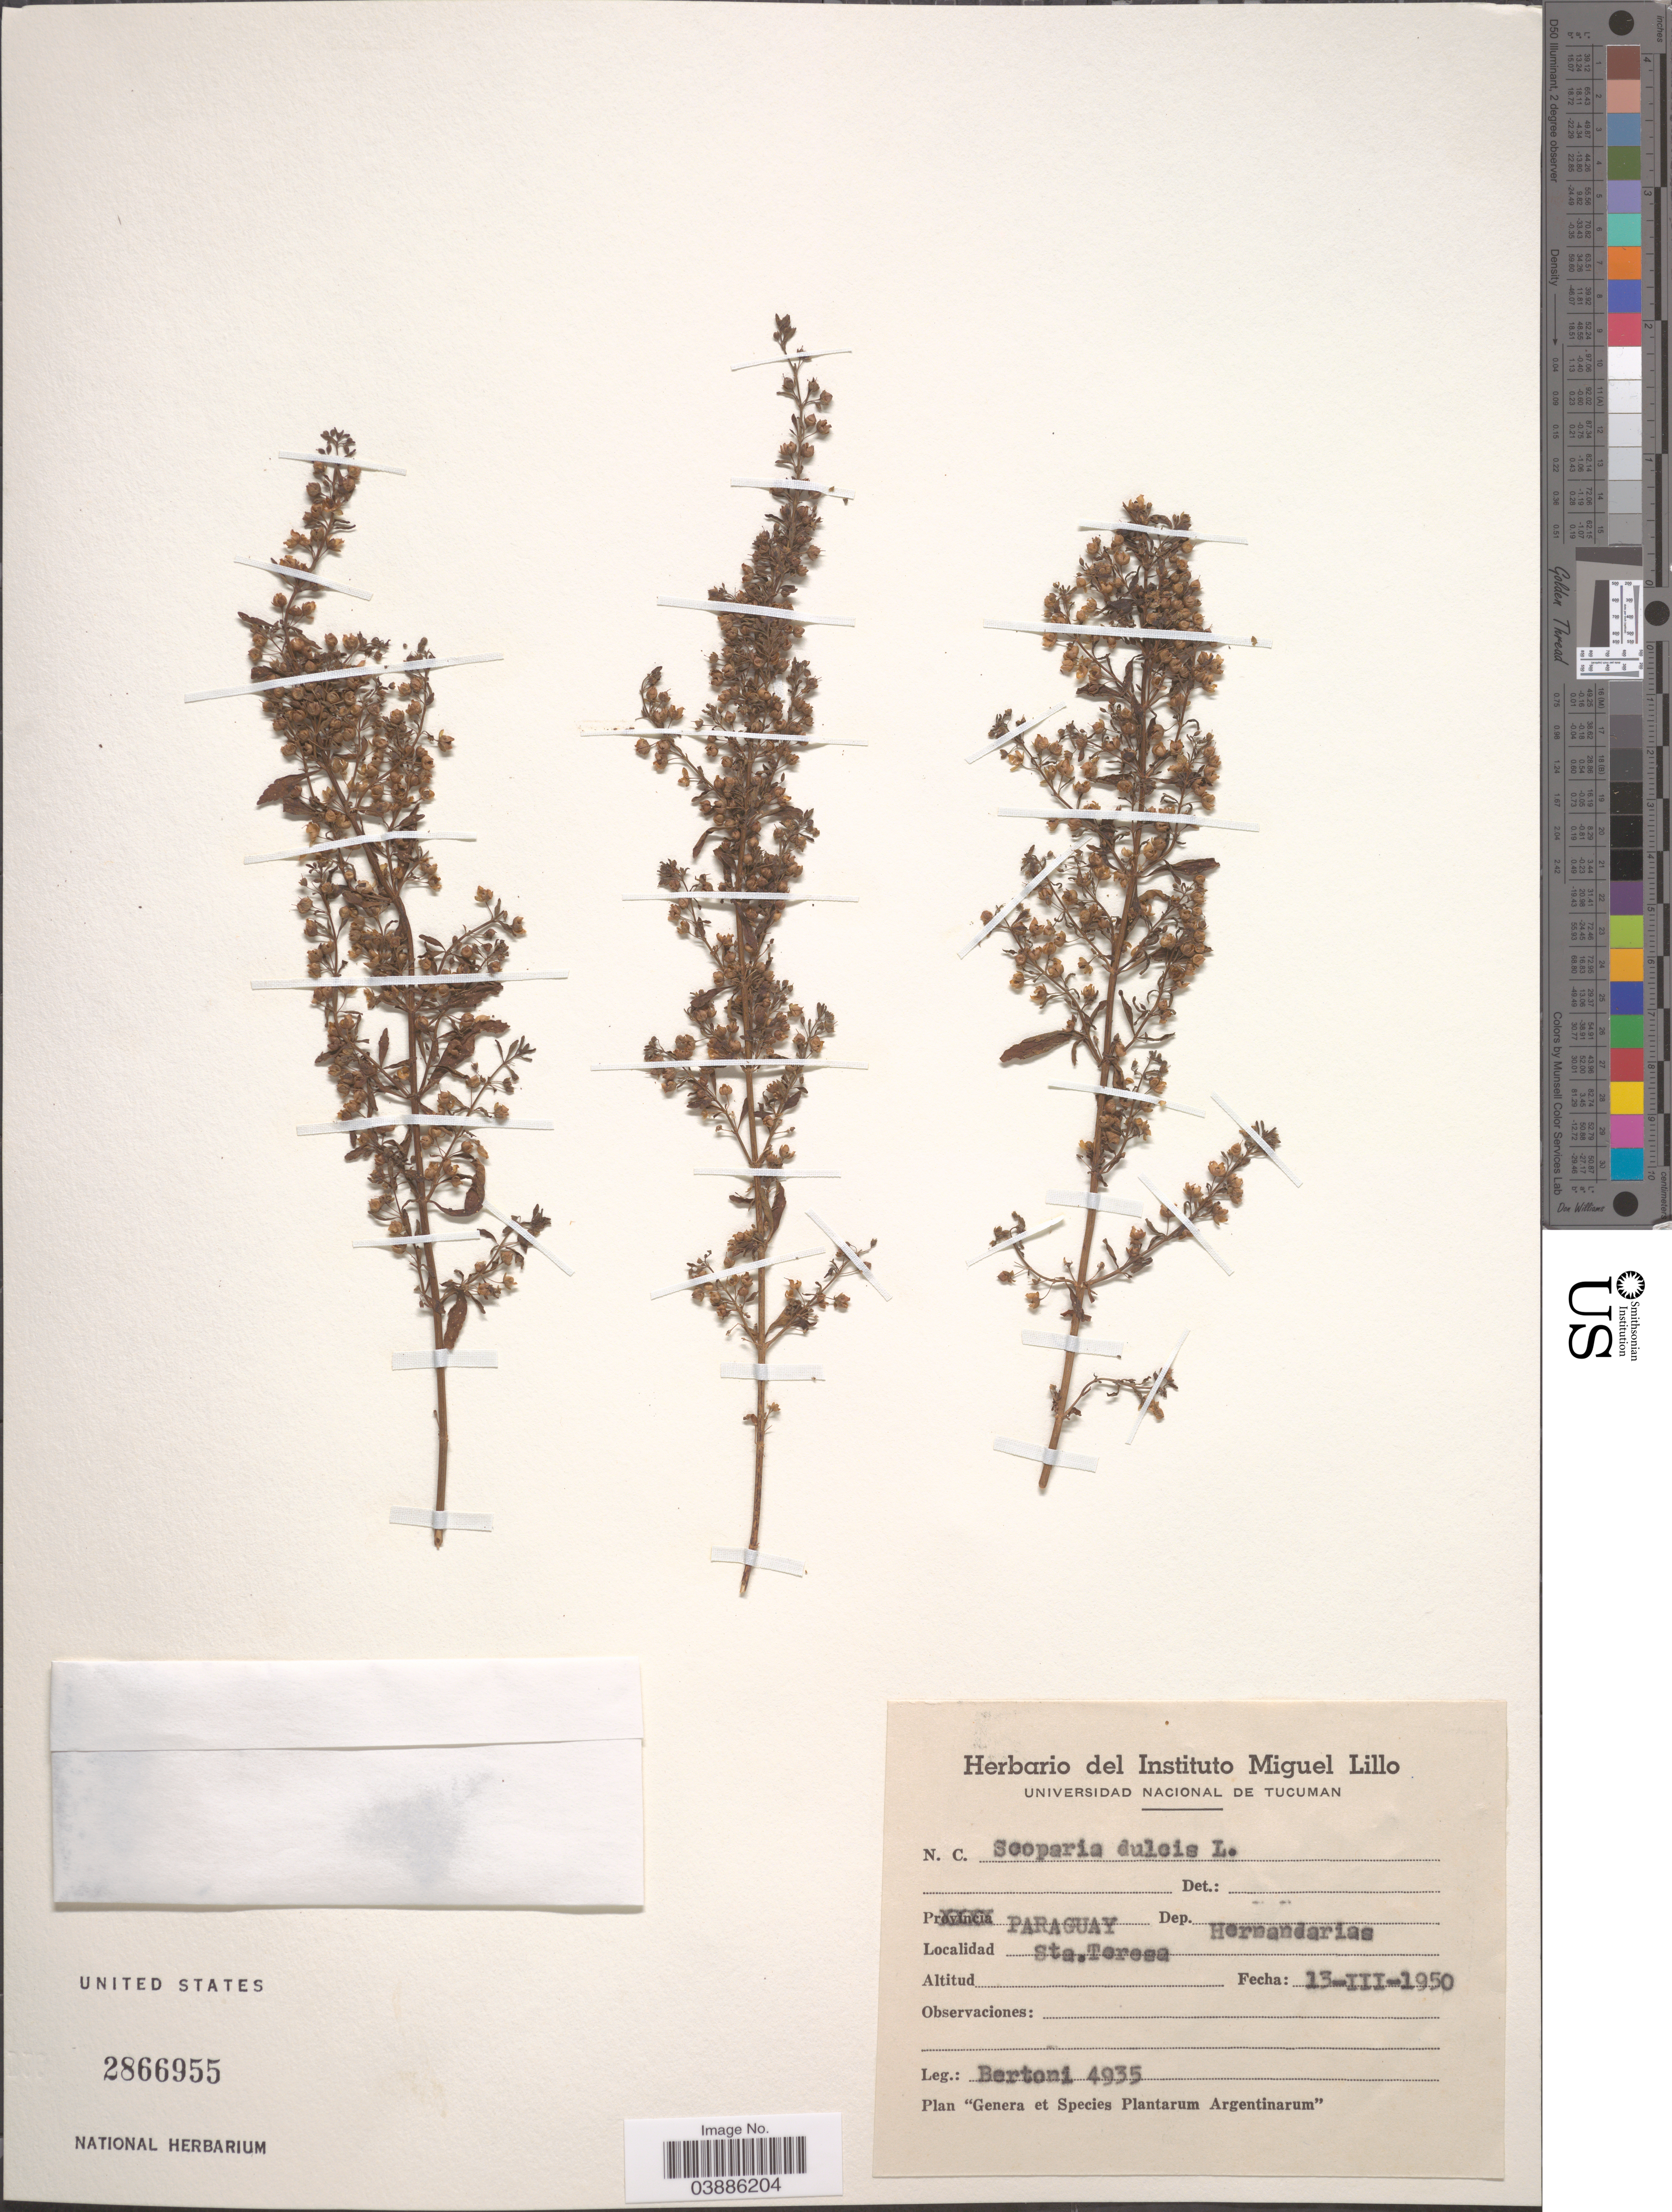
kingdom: Plantae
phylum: Tracheophyta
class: Magnoliopsida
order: Lamiales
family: Plantaginaceae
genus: Scoparia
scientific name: Scoparia dulcis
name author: L.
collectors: -- Bertoni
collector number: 4935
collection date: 1950-03-13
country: Paraguay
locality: Dep. Hernandarias. St.Teresa.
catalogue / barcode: US 2866955